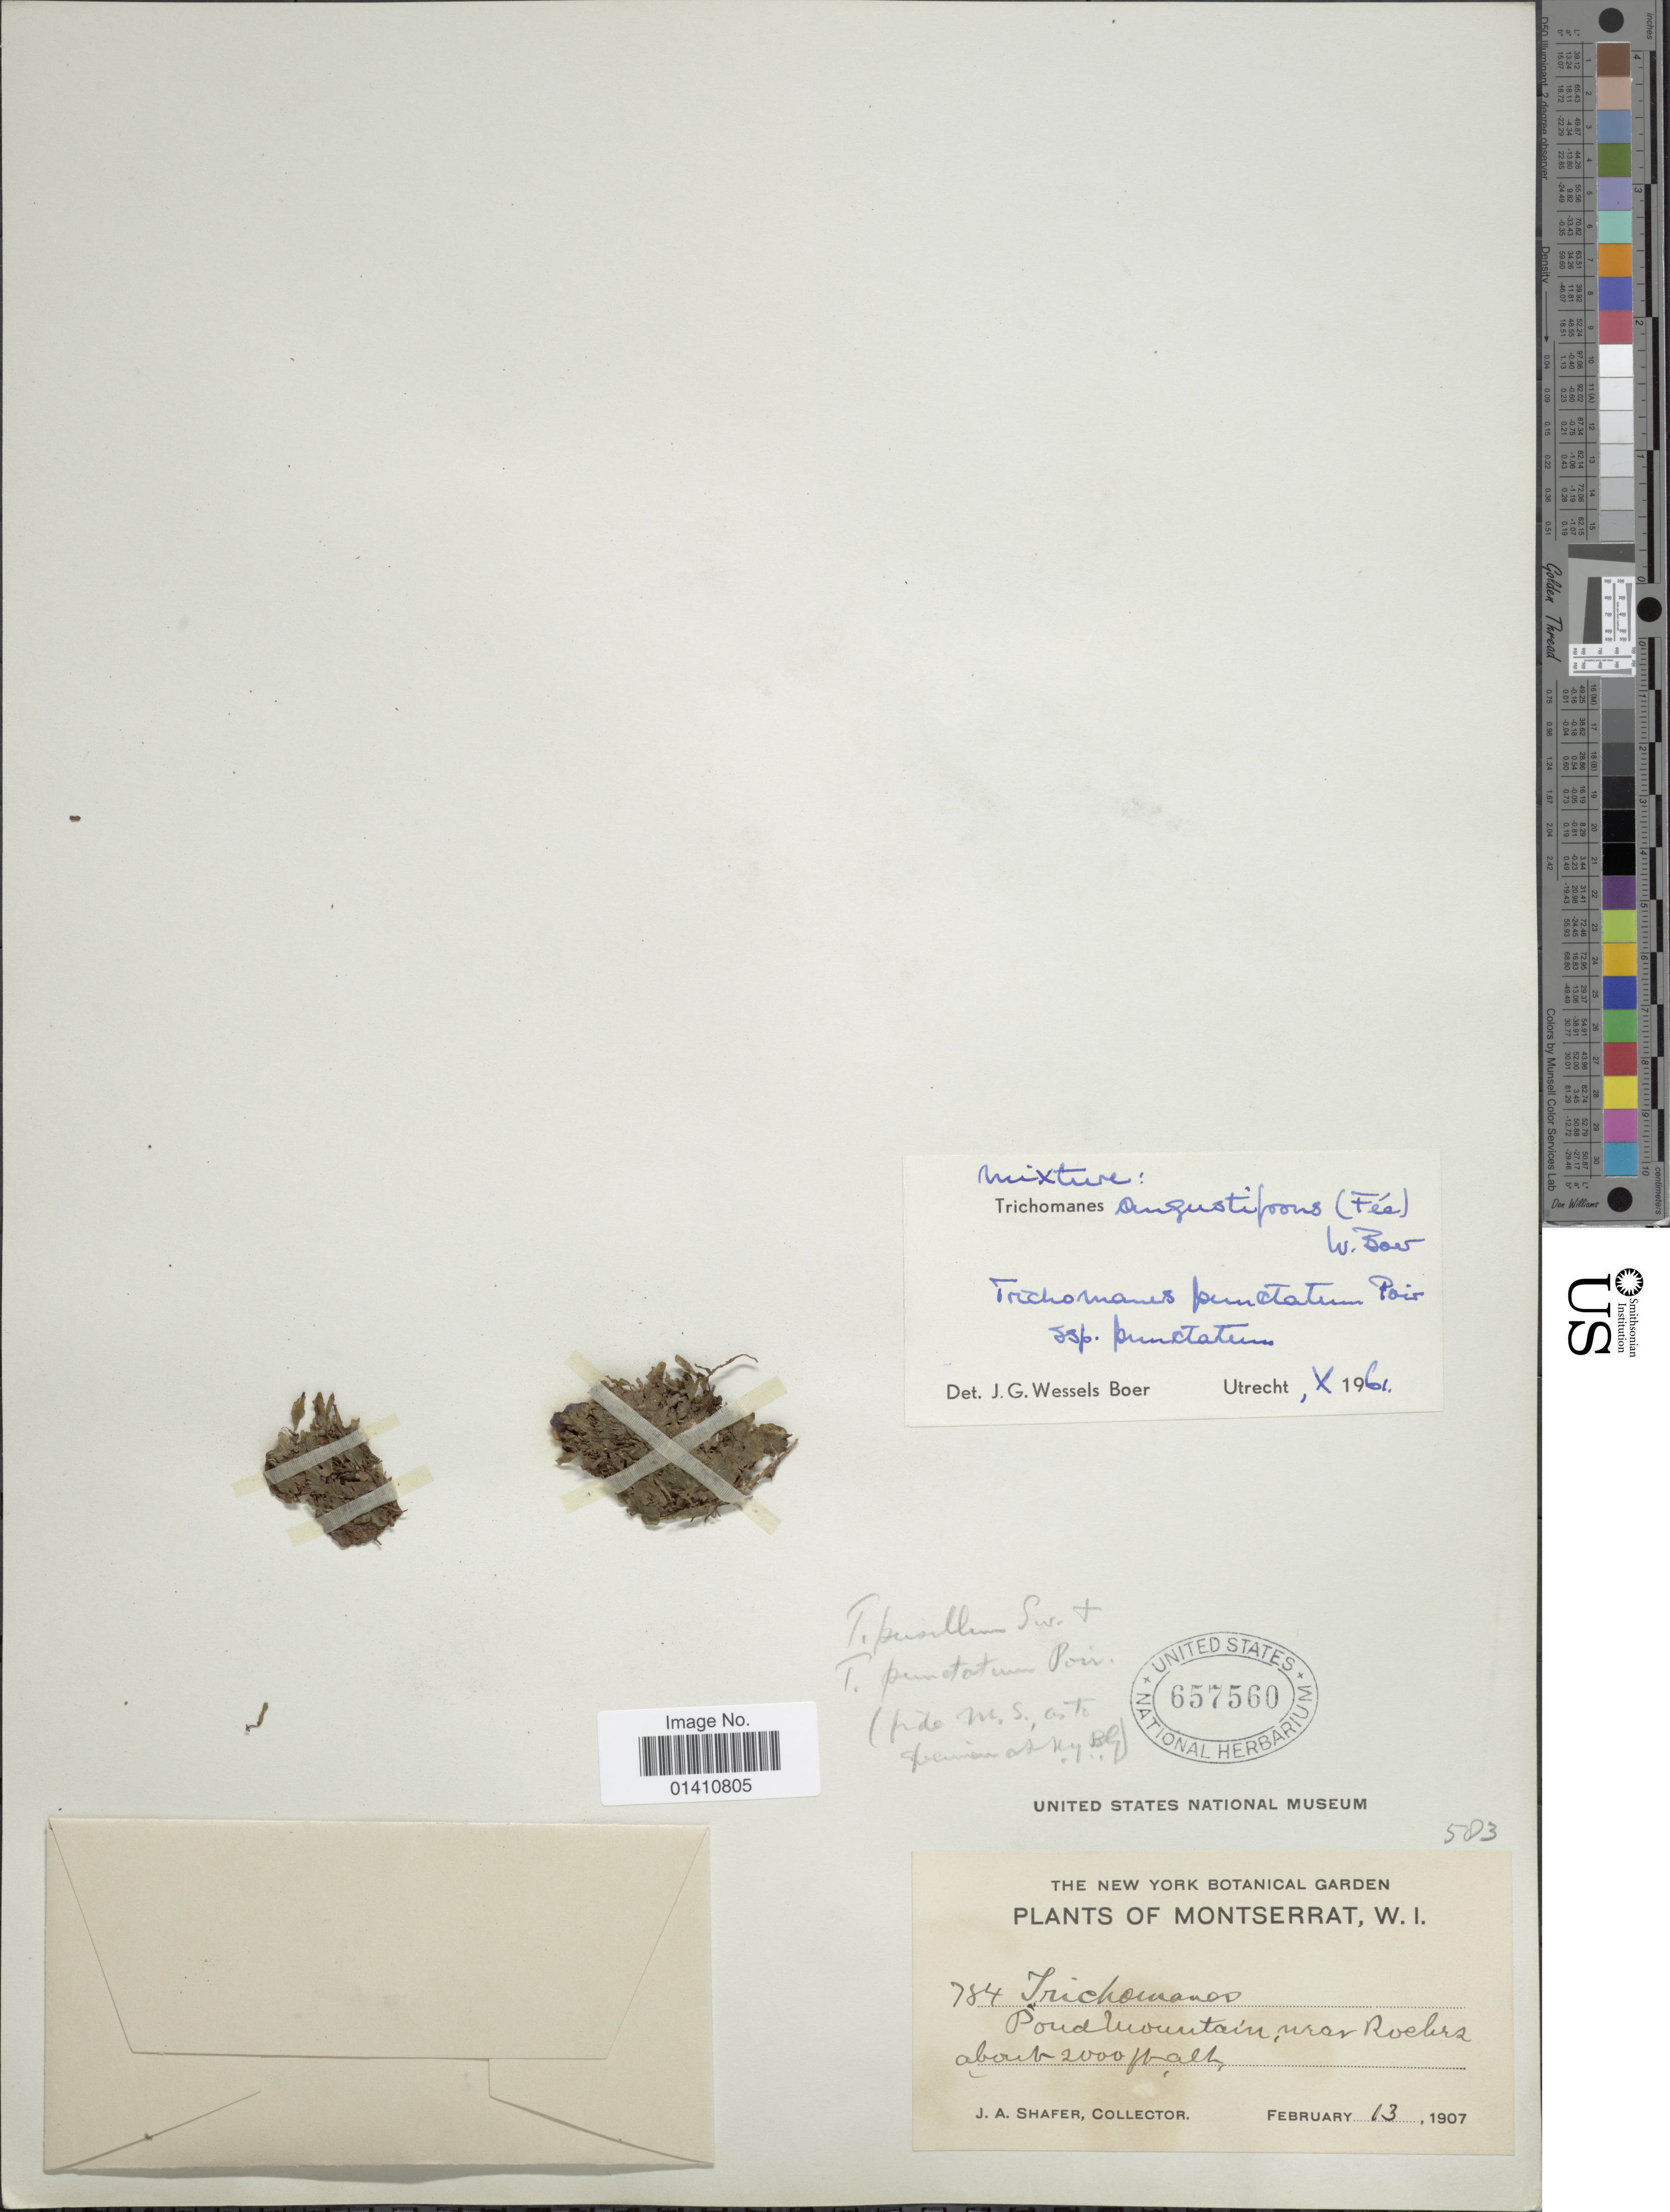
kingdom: Plantae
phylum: Tracheophyta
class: Polypodiopsida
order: Hymenophyllales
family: Hymenophyllaceae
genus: Didymoglossum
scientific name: Didymoglossum angustifrons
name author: Fée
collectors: J. A. Shafer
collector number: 784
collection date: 1907-02-13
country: Montserrat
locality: Pond Mountain, near Roches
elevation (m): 610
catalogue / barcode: US 657560